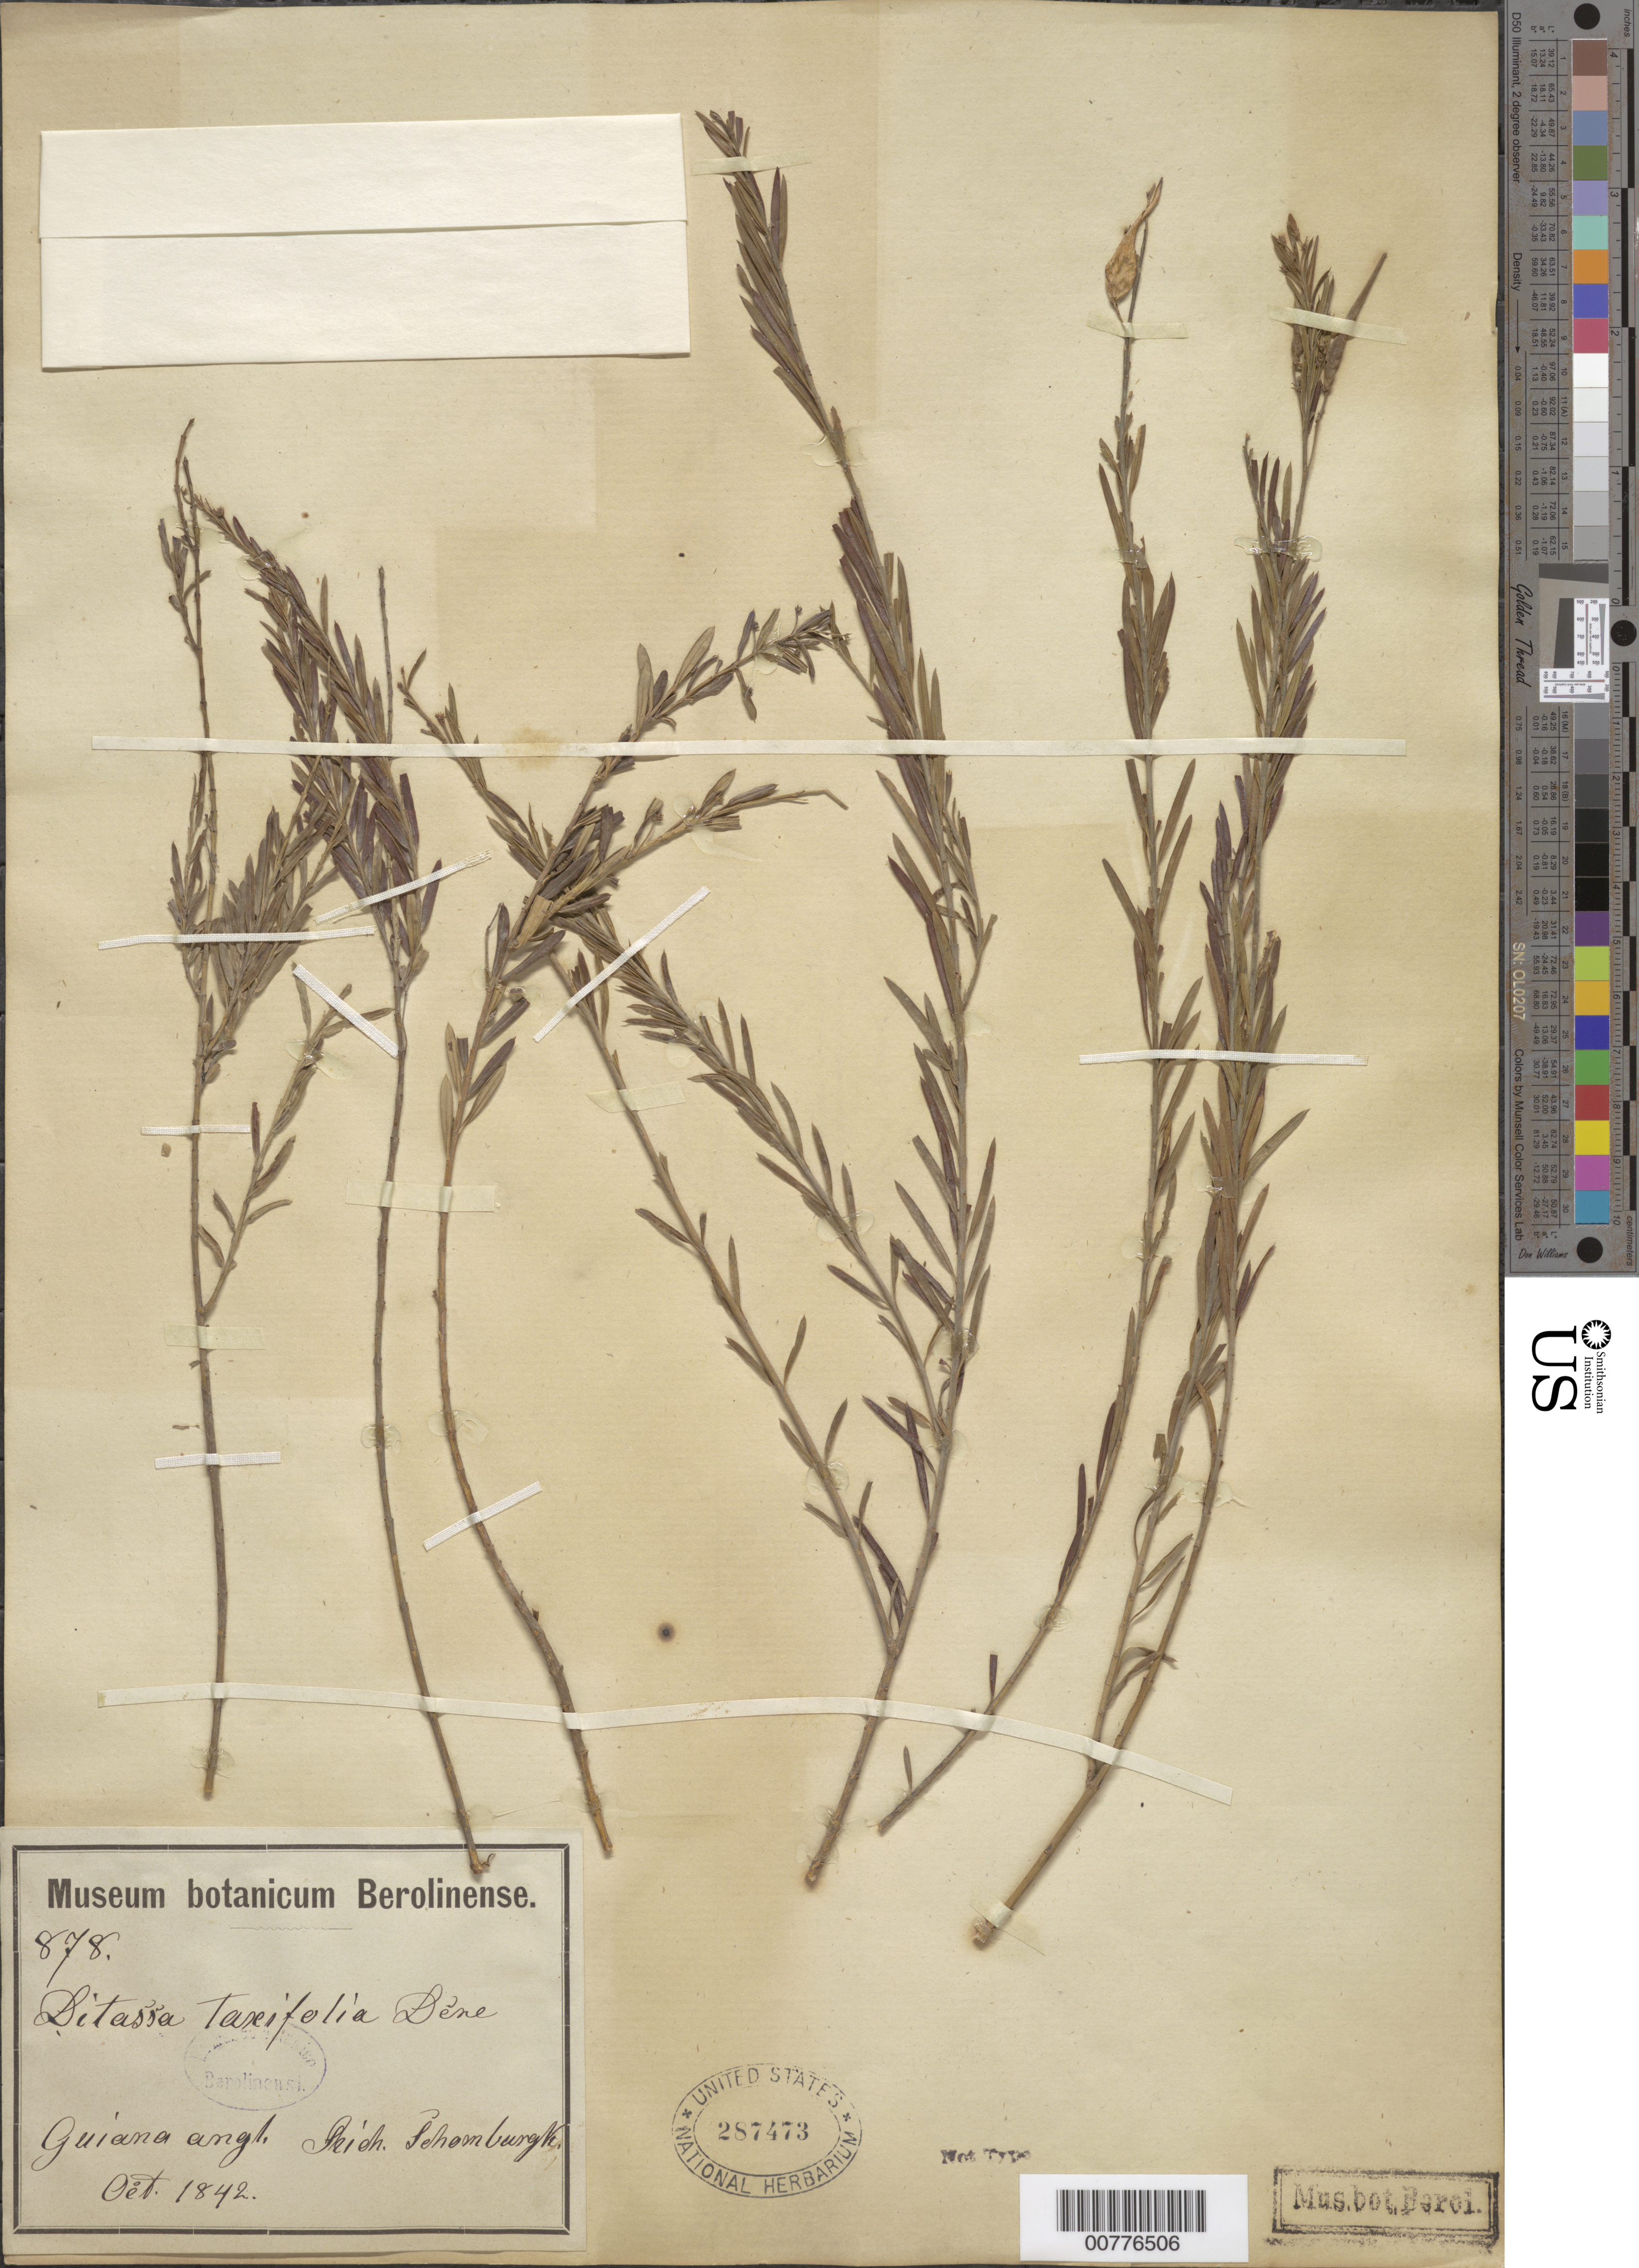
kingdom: Plantae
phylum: Tracheophyta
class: Magnoliopsida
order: Gentianales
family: Apocynaceae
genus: Ditassa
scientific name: Ditassa taxifolia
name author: Decne.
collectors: M. R. Schomburgk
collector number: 878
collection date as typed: October 1842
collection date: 1842-10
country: Guyana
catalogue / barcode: US 287473